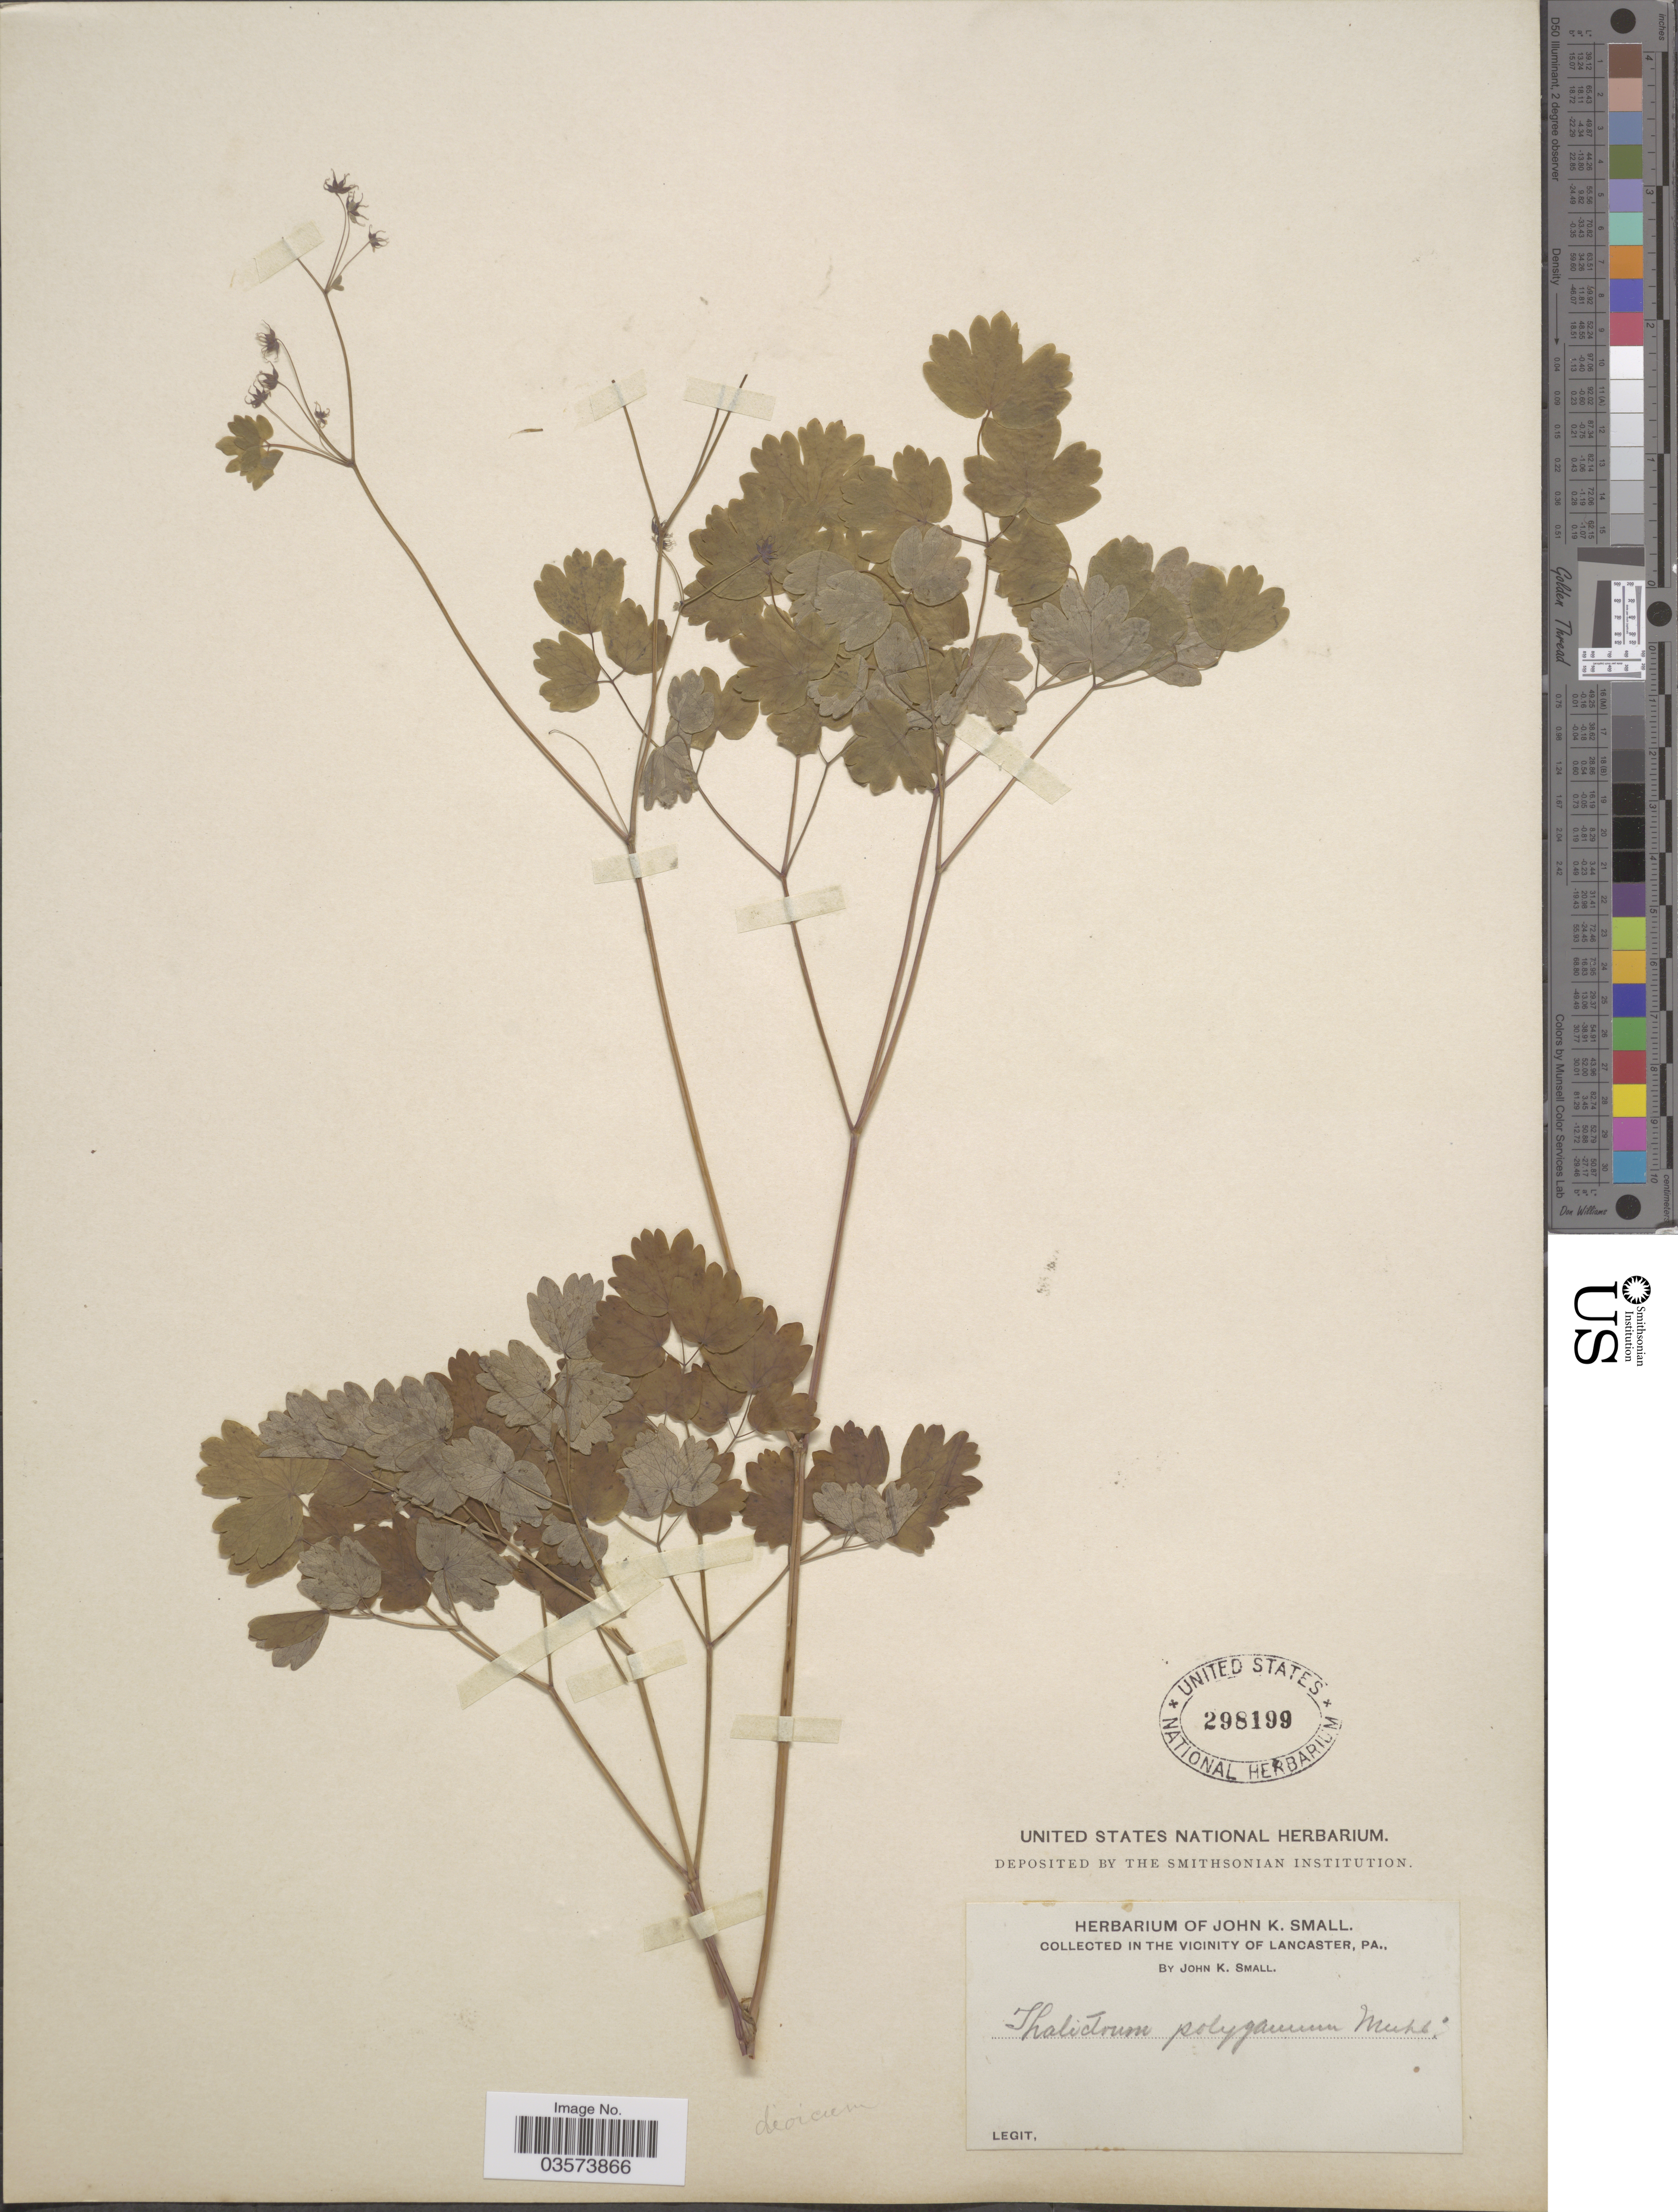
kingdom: Plantae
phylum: Tracheophyta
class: Magnoliopsida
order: Ranunculales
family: Ranunculaceae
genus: Thalictrum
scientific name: Thalictrum dioicum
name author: L.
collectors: J. K. Small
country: United States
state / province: Pennsylvania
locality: The Vicinity of Lancaster.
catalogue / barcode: US 298199